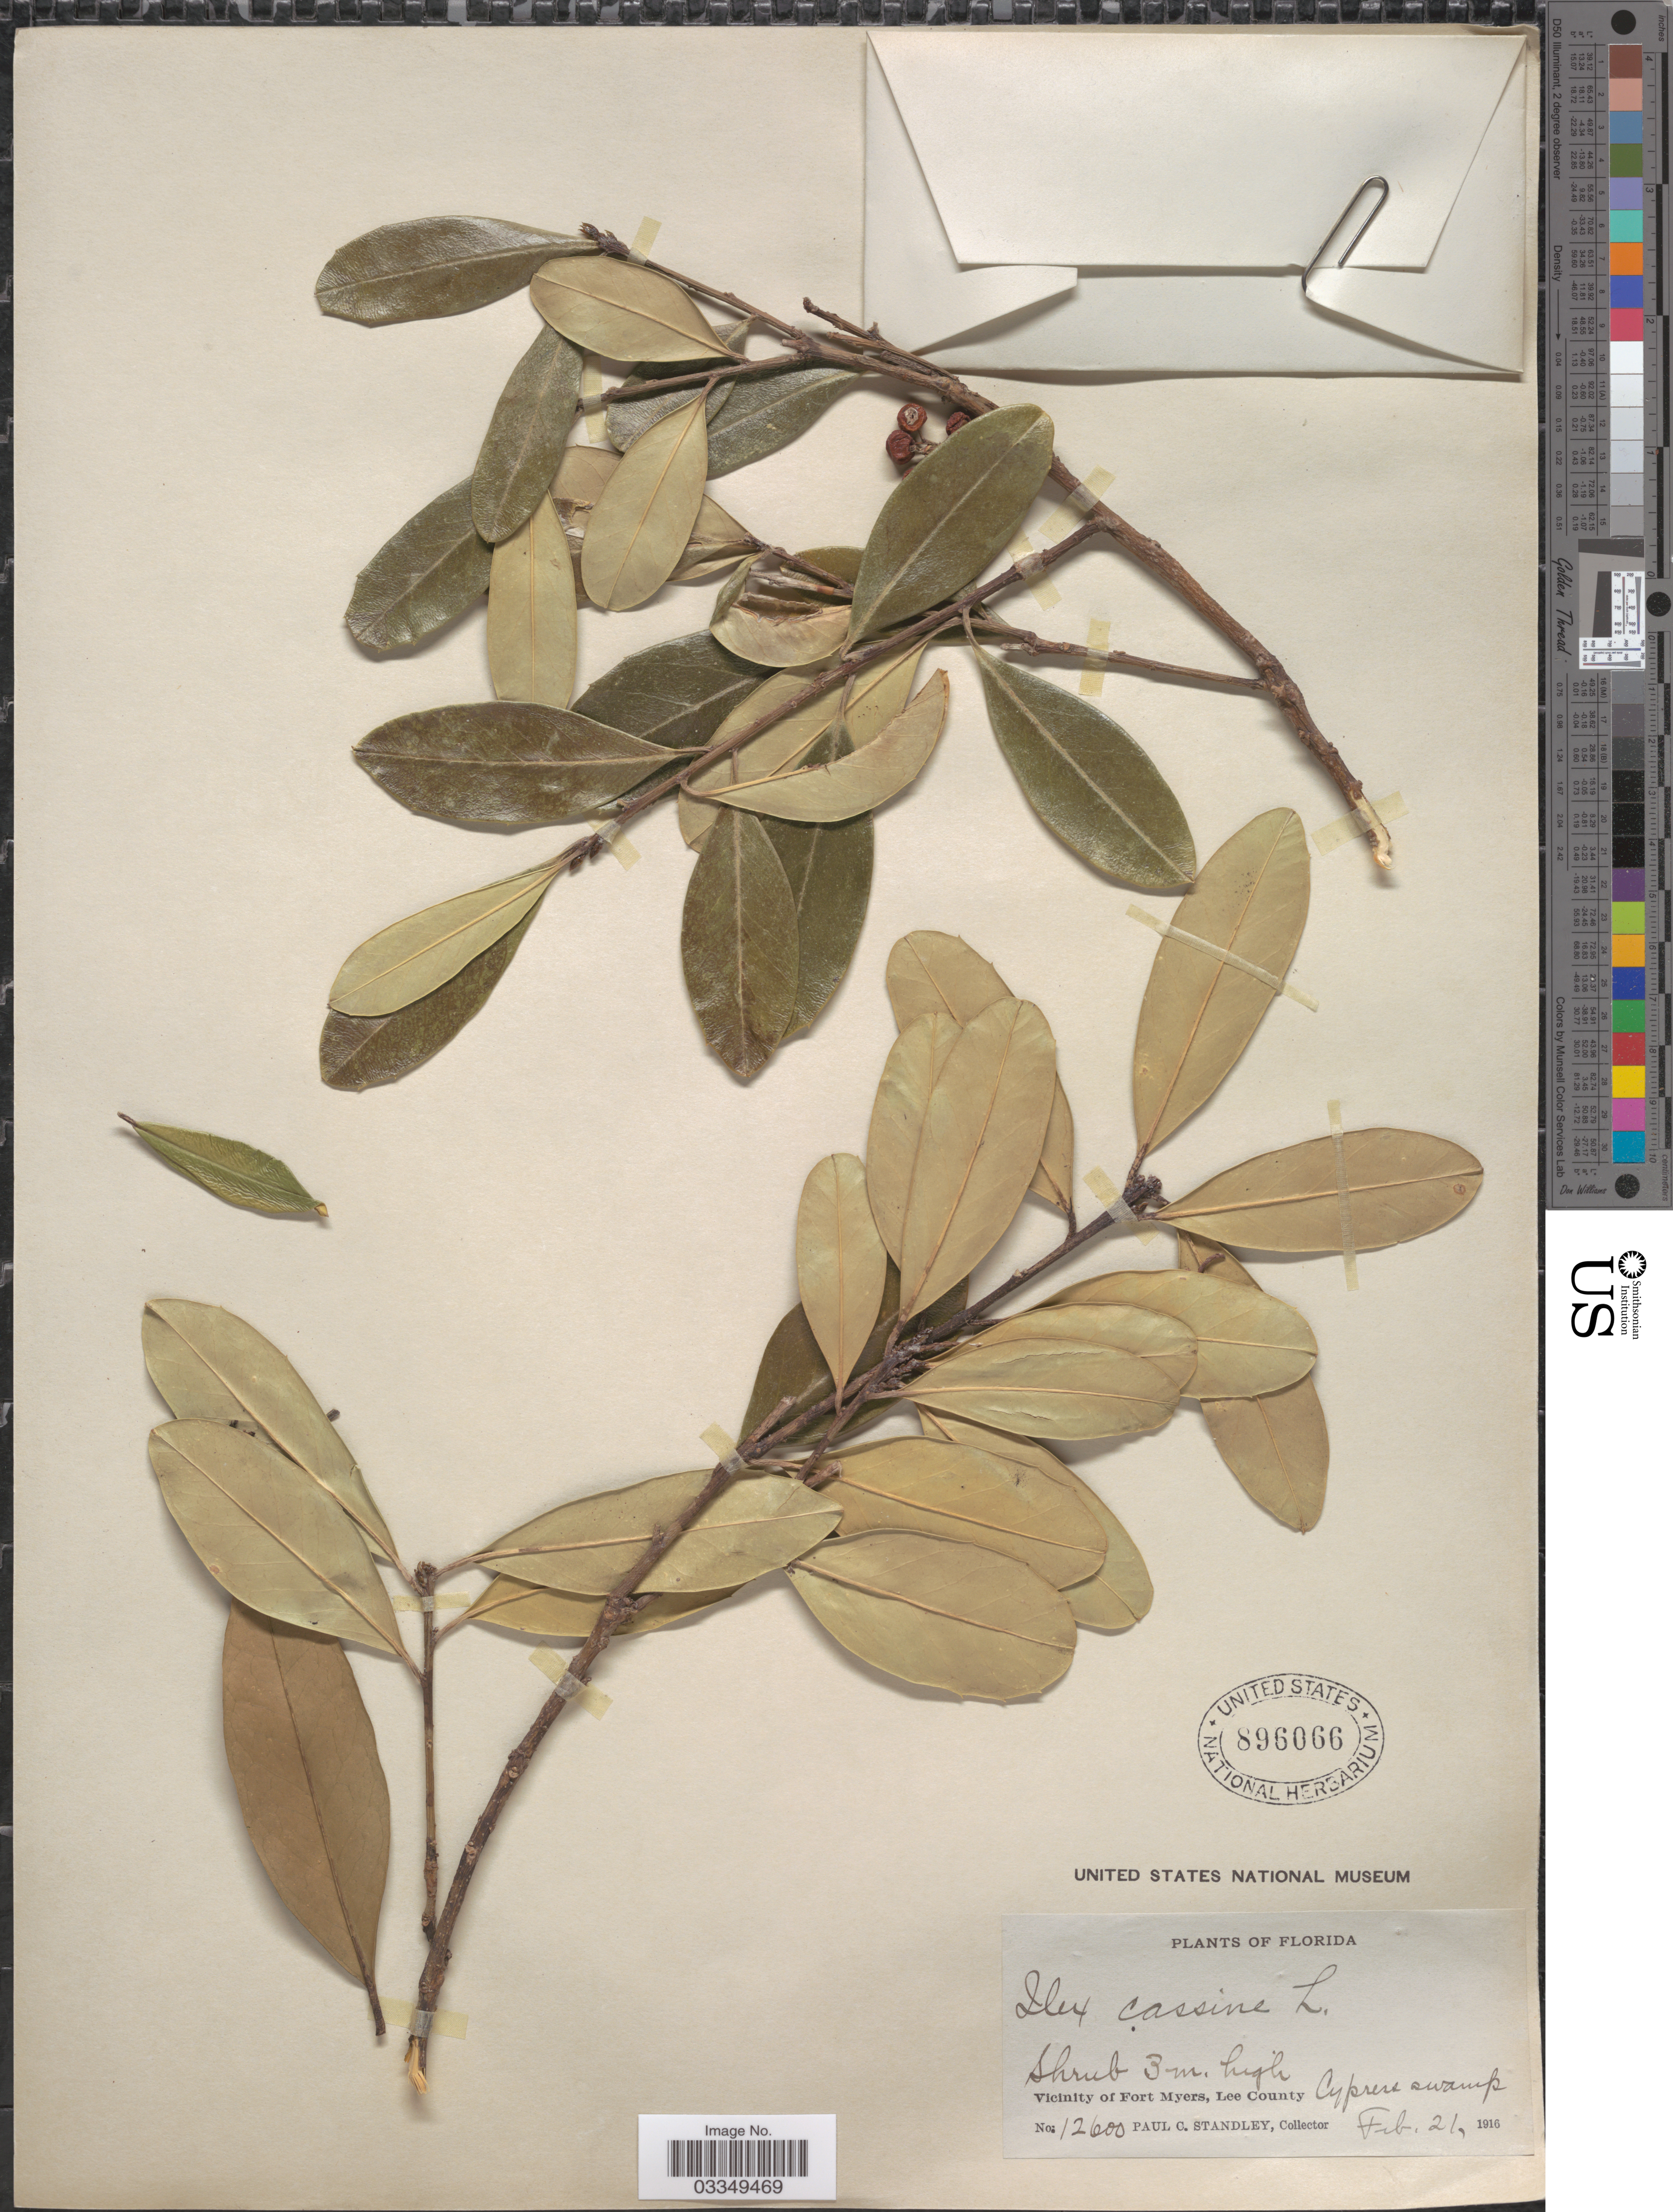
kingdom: Plantae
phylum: Tracheophyta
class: Magnoliopsida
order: Aquifoliales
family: Aquifoliaceae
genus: Ilex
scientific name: Ilex cassine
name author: L.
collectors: P. C. Standley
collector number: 12600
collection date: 1916-02-21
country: United States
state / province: Florida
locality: Vicinity of Fort Myers, Lee County, Cyprese swamp.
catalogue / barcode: US 896066